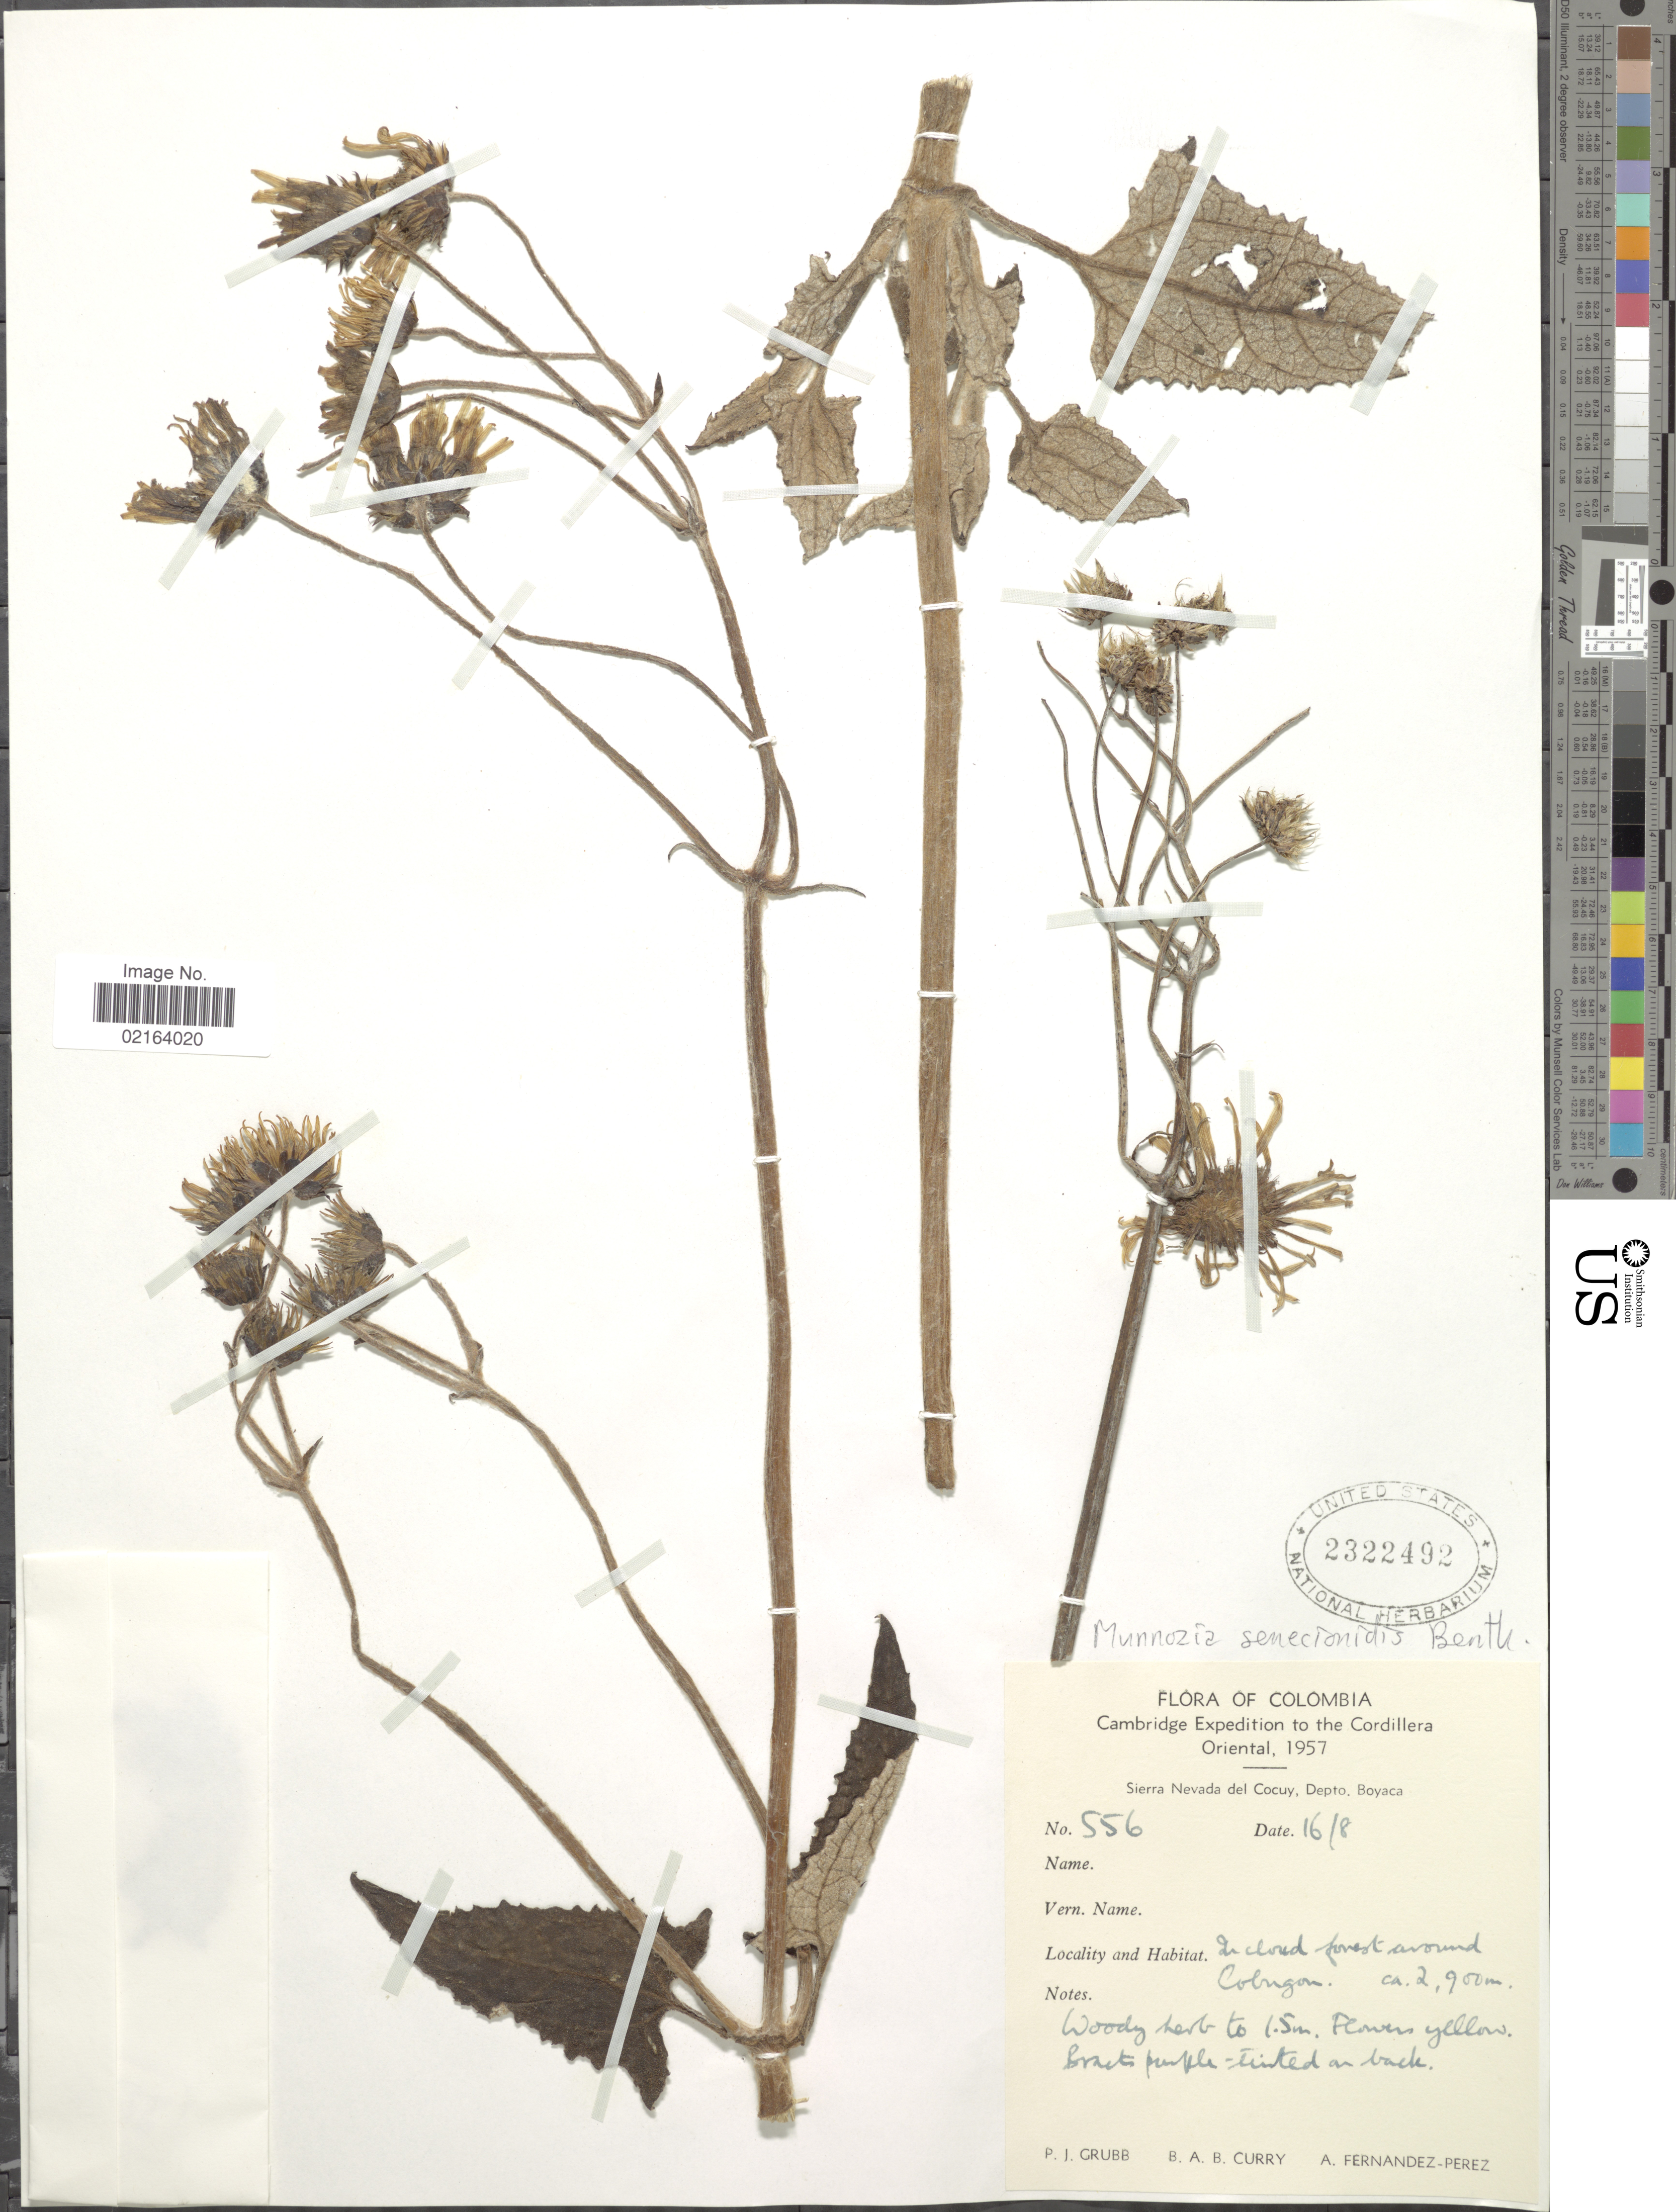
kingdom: Plantae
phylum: Tracheophyta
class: Magnoliopsida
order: Asterales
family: Asteraceae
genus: Munnozia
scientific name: Munnozia senecionidis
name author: Benth.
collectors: P. J. Grubb, B. Curry & A. Fernández-Pérez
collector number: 556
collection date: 1957-08-16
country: Colombia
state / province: Boyacá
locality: Sierra Nevada del Cocuy, Depto. Boyaca, in cloud forest around Cobugon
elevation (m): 2900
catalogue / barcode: US 2322492